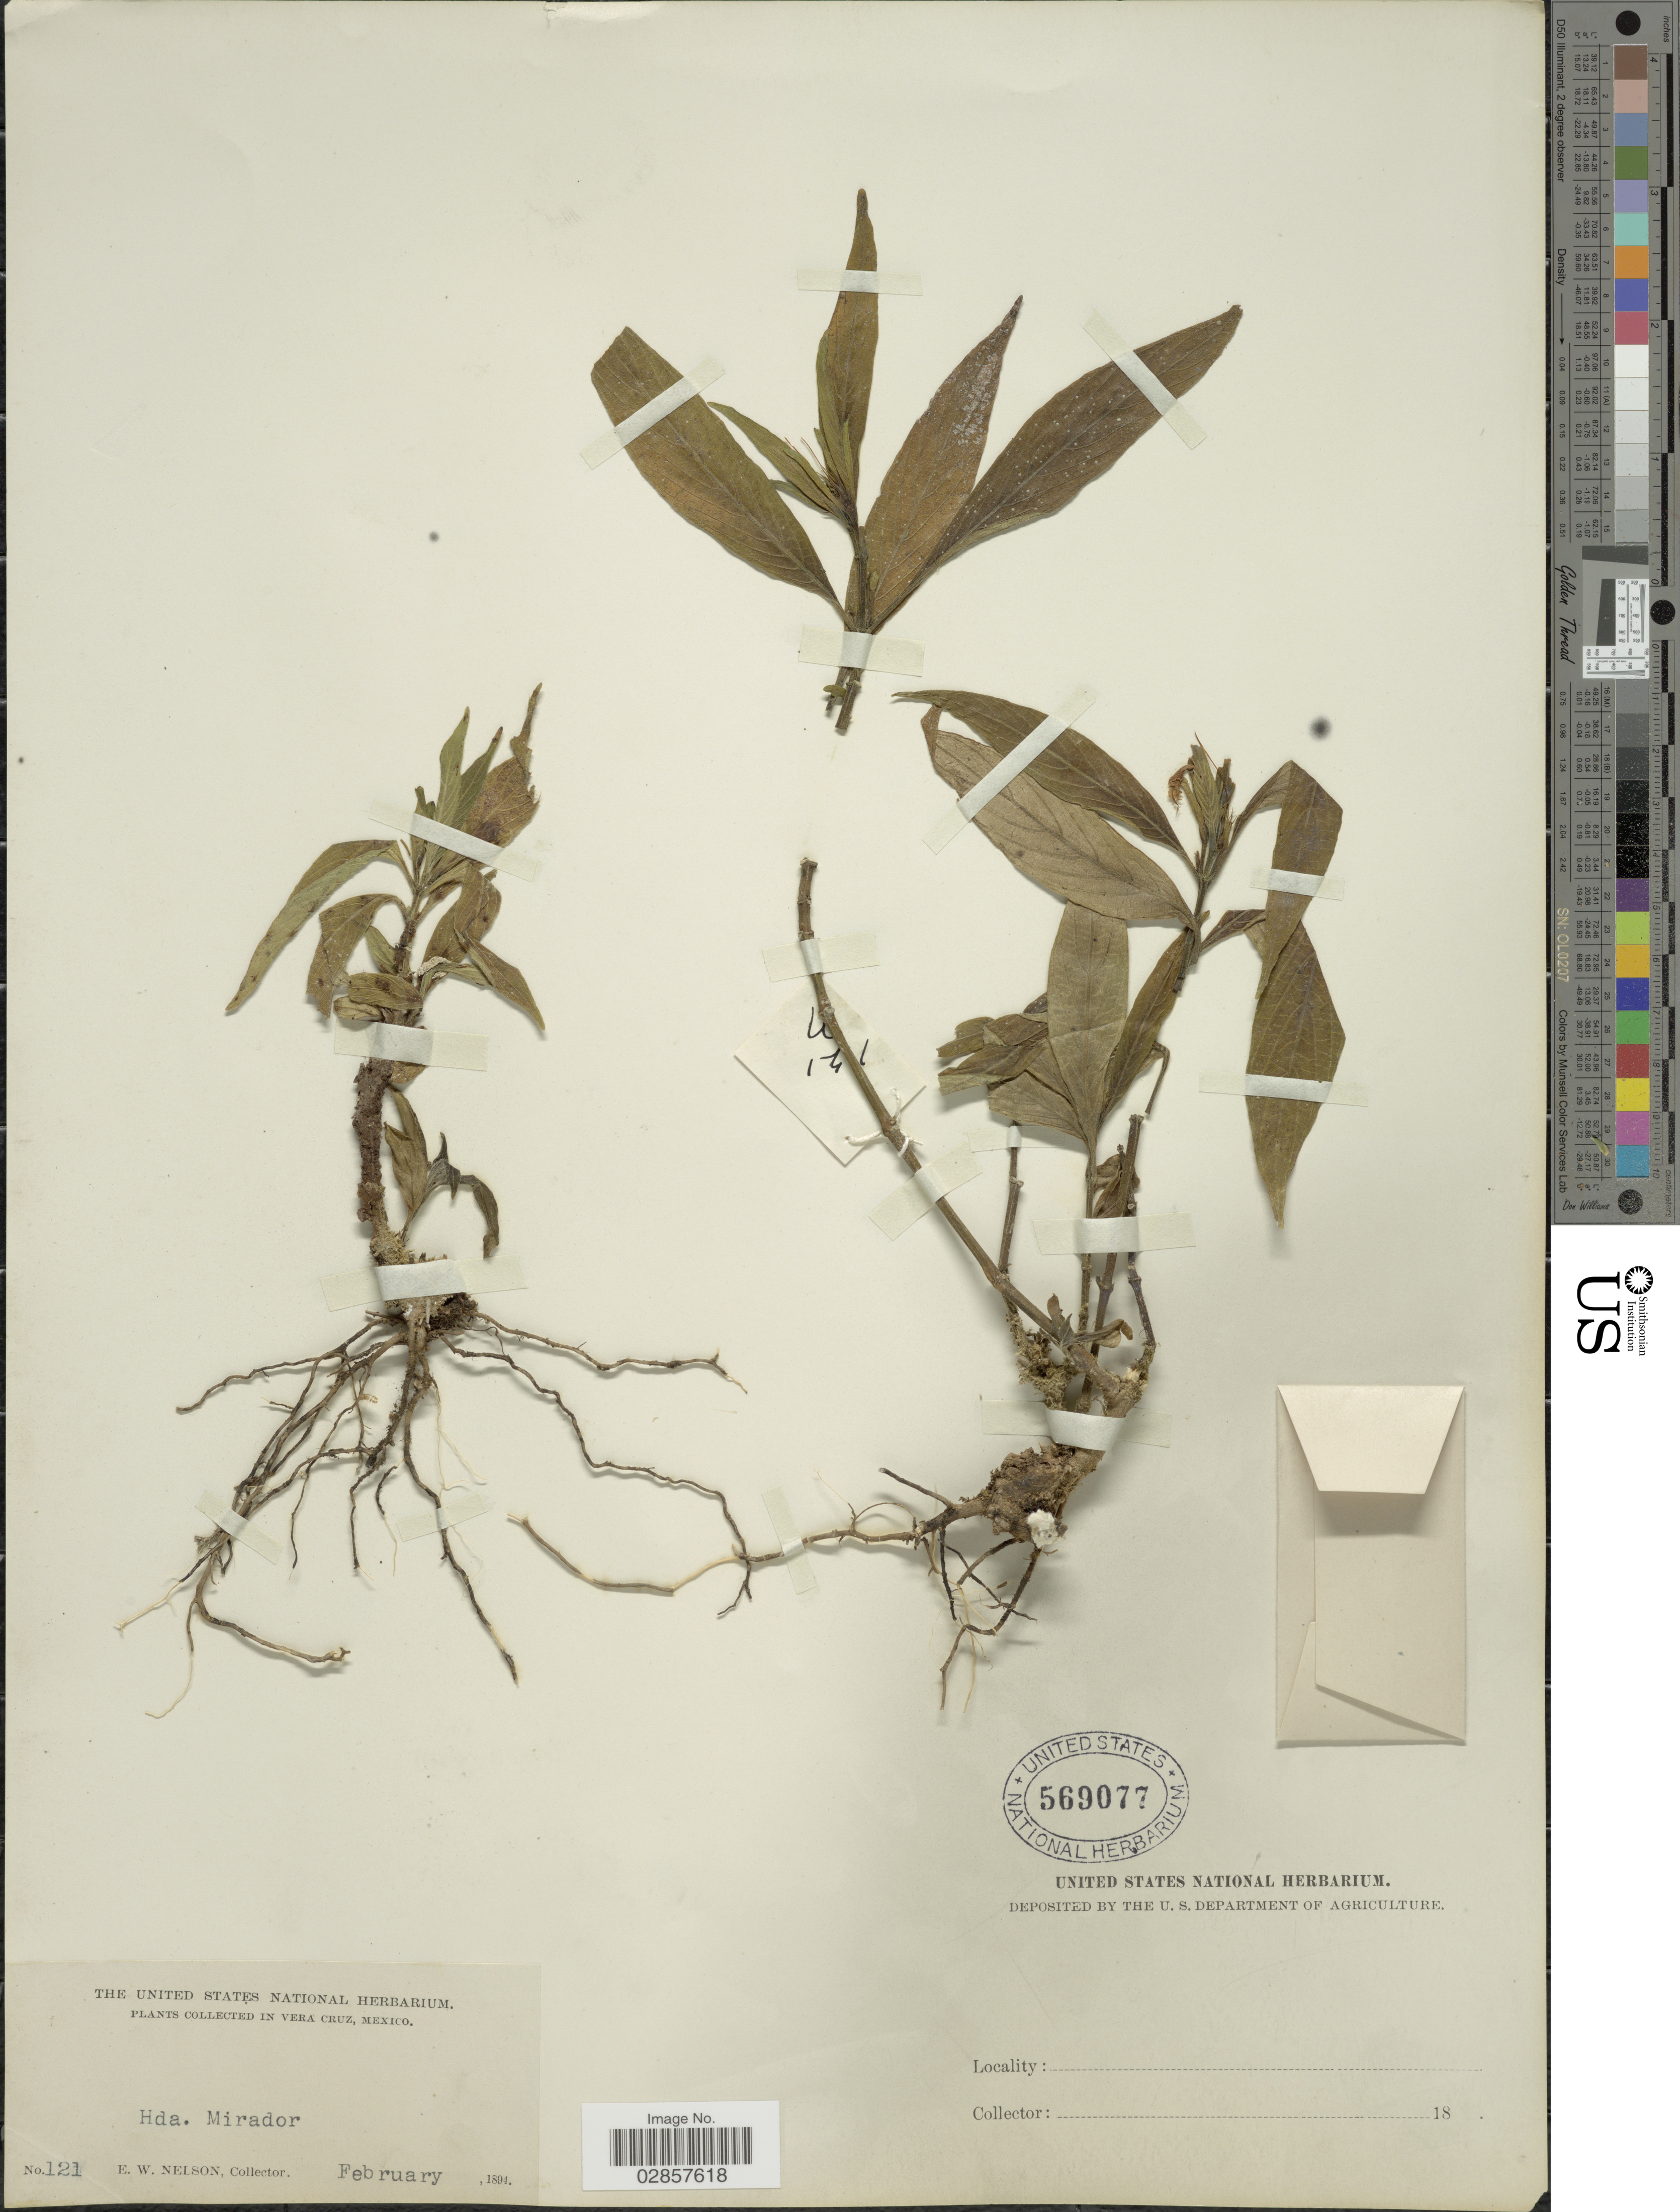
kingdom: Plantae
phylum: Tracheophyta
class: Magnoliopsida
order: Lamiales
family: Acanthaceae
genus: Ruellia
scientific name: Ruellia jussieuoides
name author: Schltdl. & Cham.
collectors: E. W. Nelson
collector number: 121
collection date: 1894-02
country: Mexico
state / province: Veracruz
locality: Vera Cruz, Hda. Mirador.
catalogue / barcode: US 569077